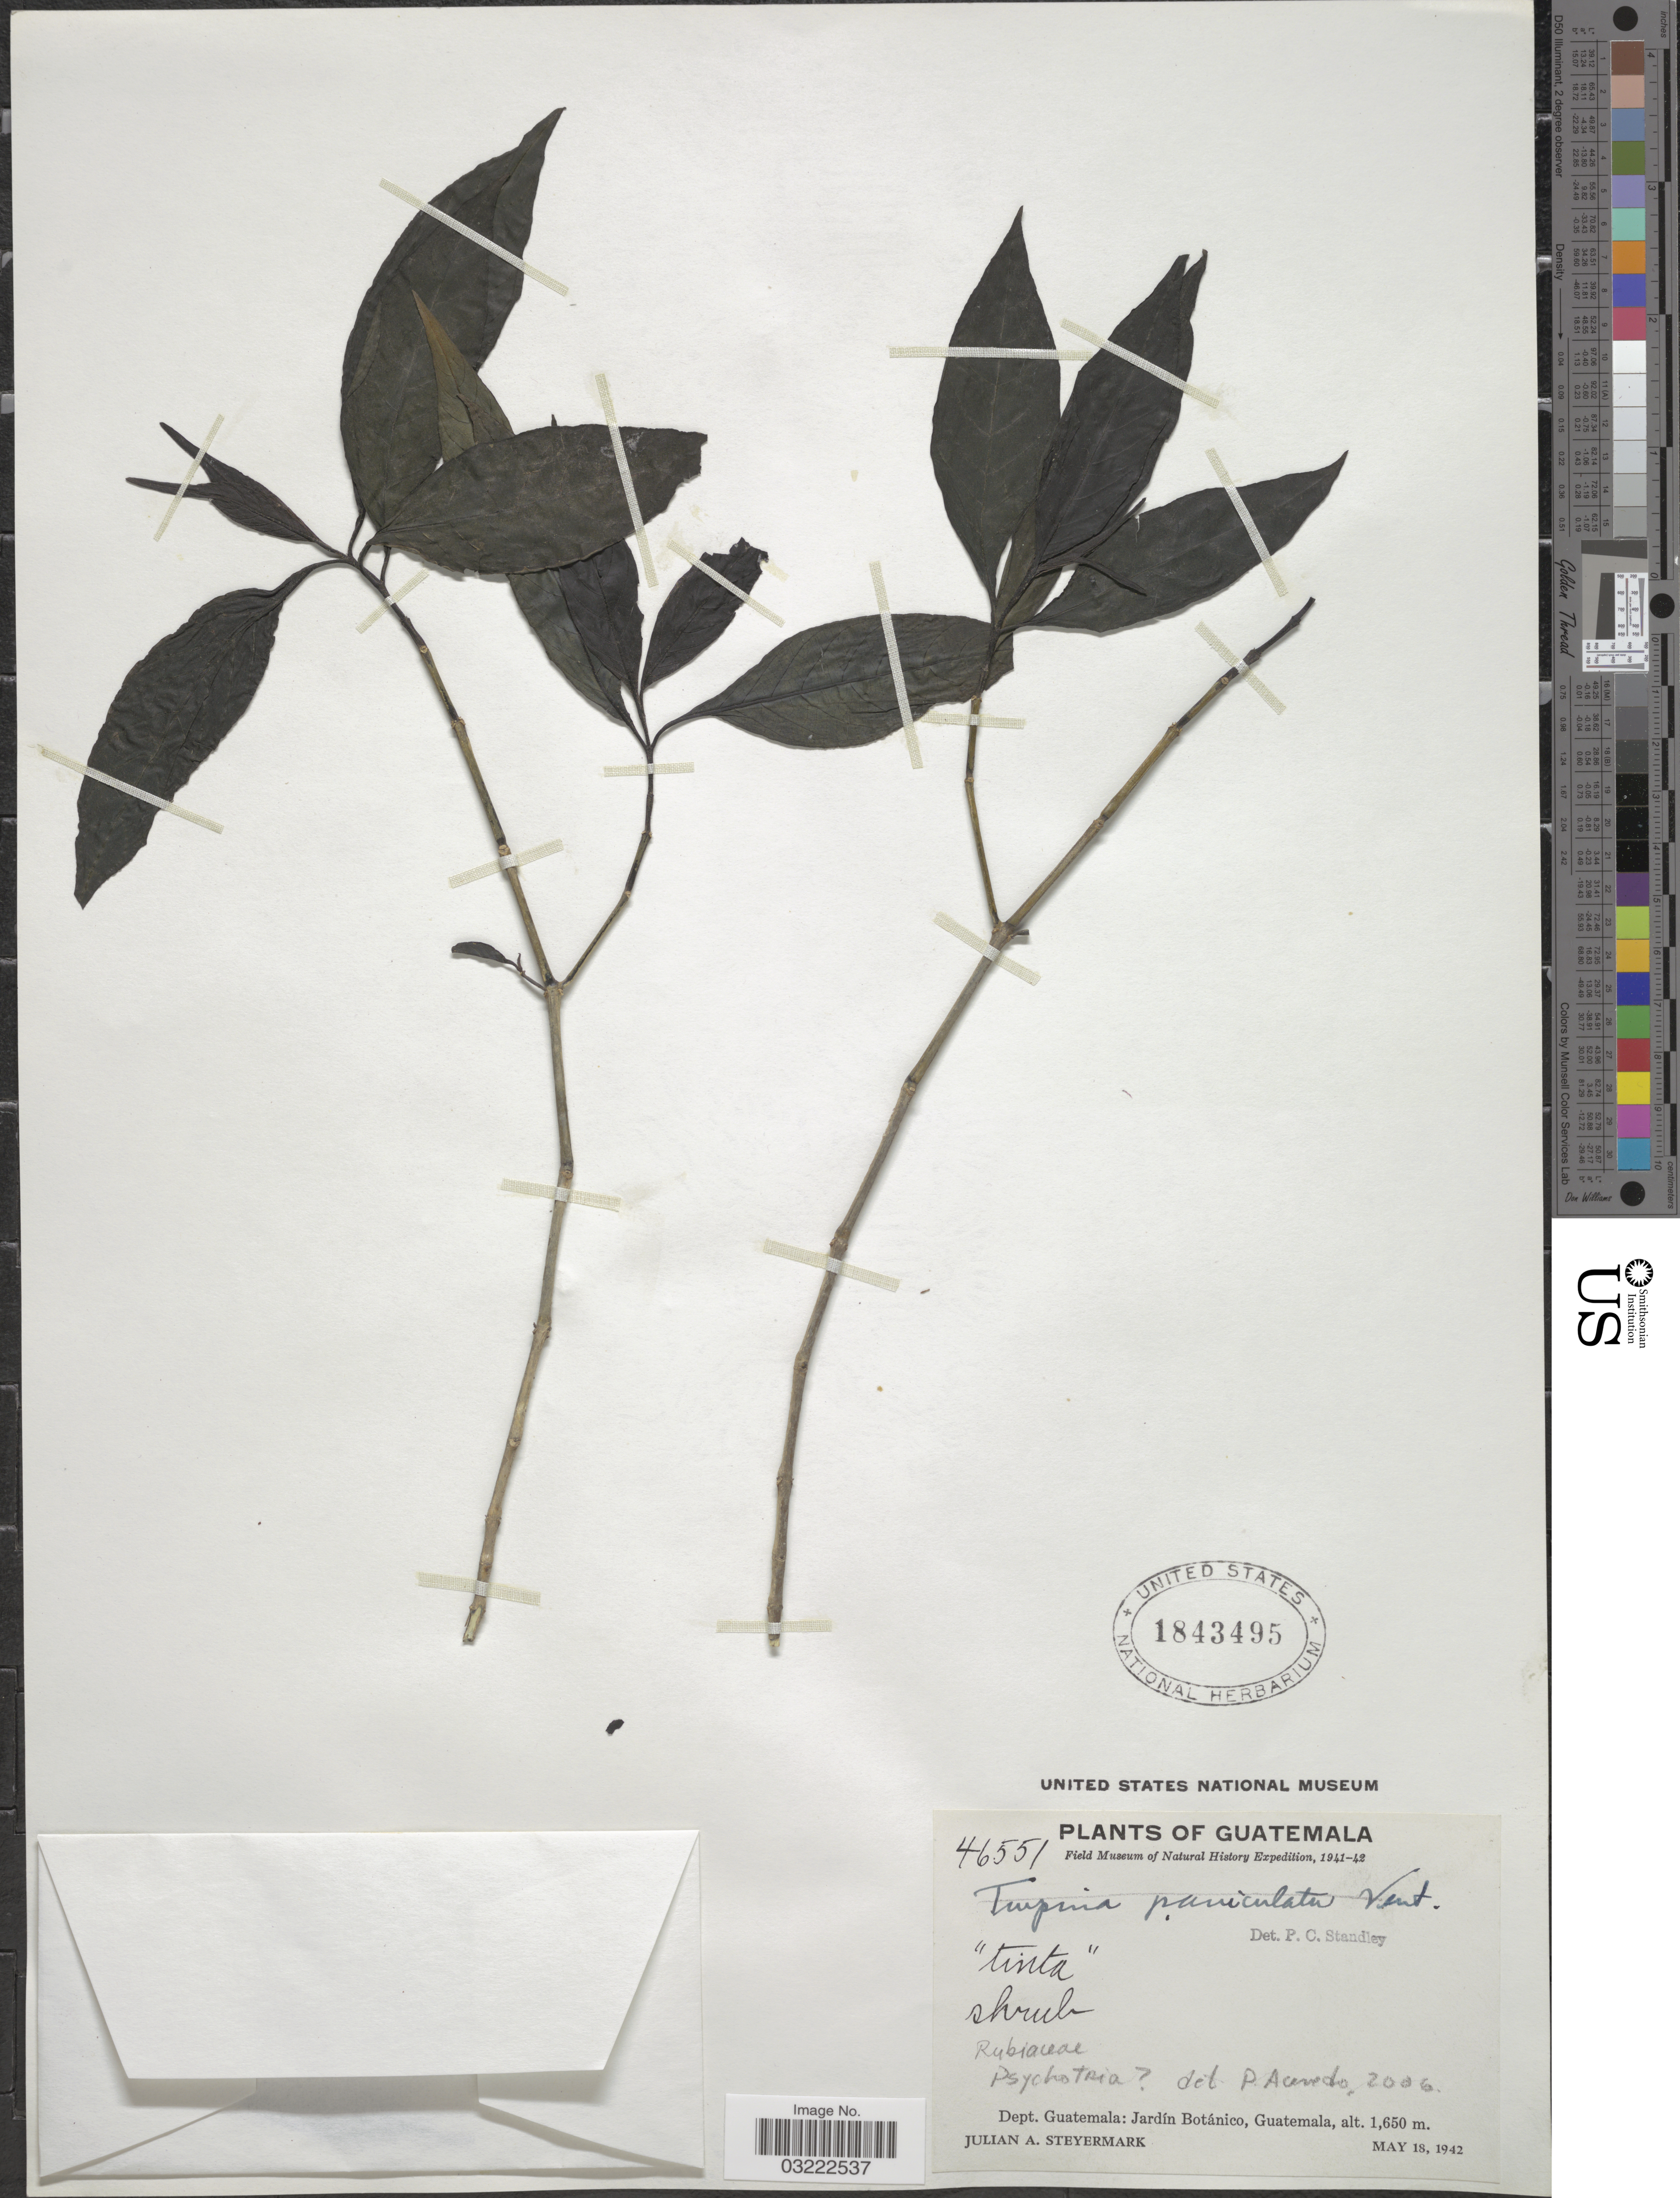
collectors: J. Steyermark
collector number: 46551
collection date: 1942-05-18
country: Guatemala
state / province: Guatemala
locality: Dept. Guatemala: Jardín Botánico.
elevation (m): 1650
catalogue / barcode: US 1843495